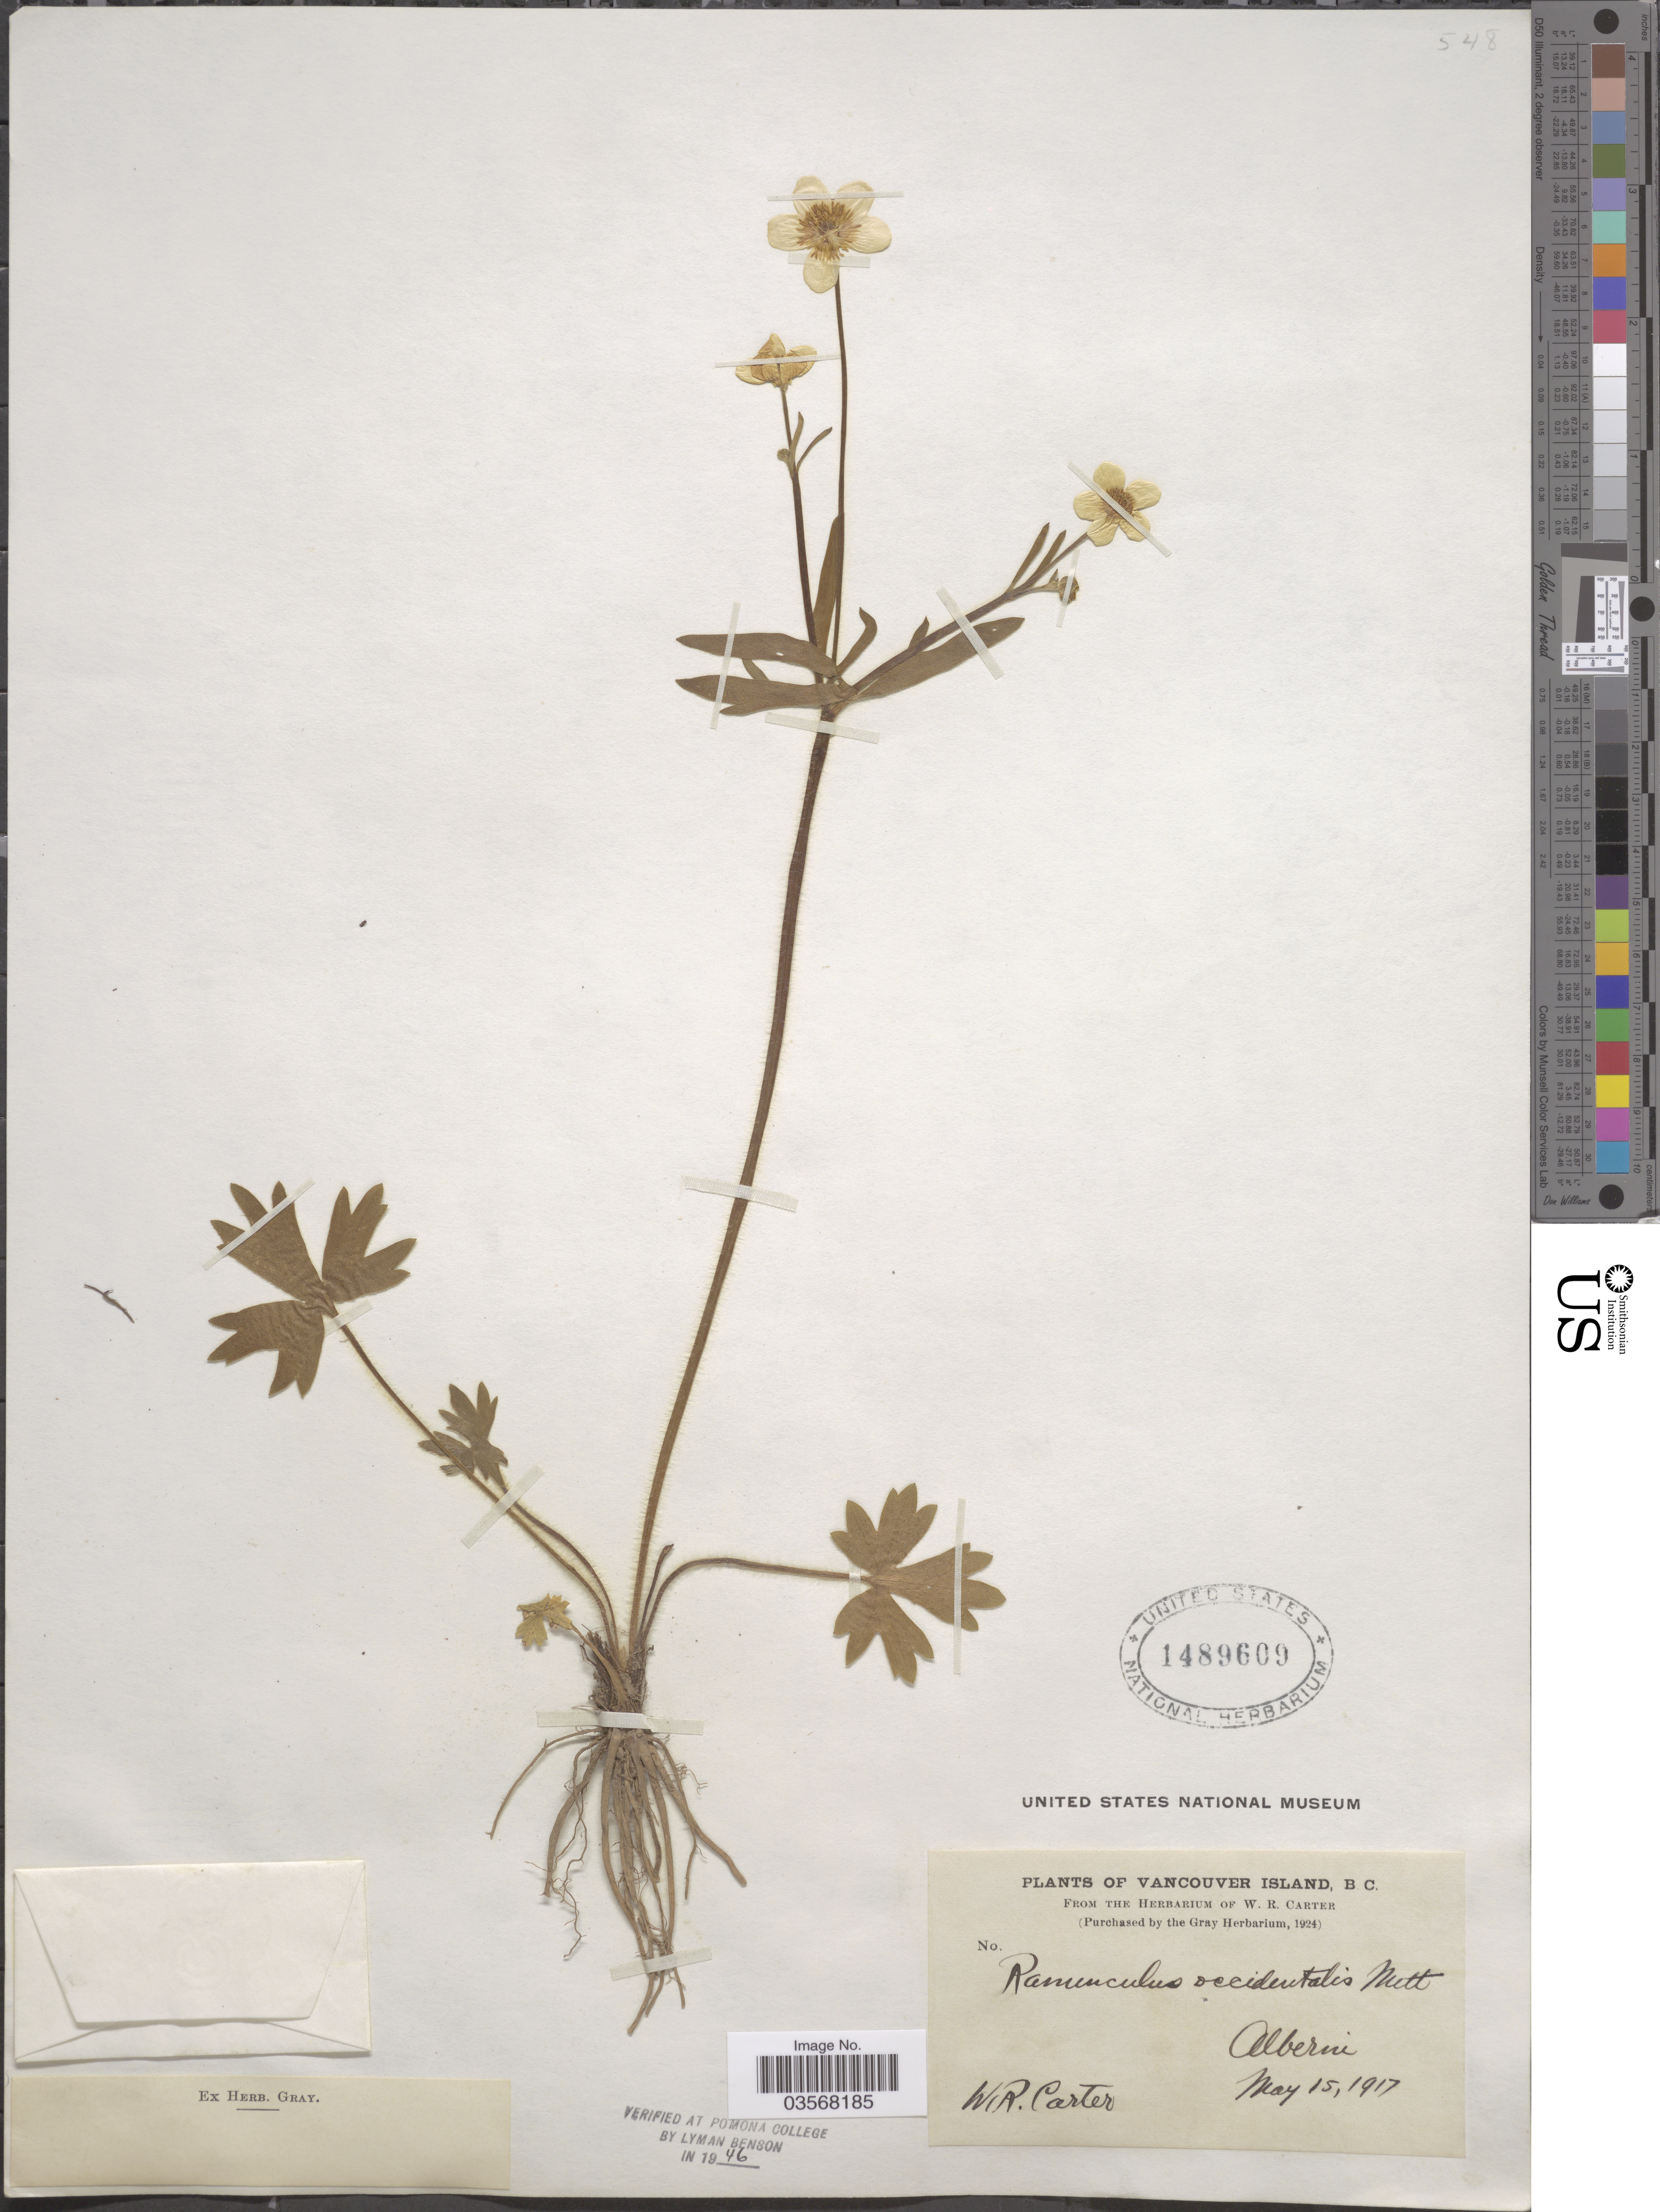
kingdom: Plantae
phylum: Tracheophyta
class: Magnoliopsida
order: Ranunculales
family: Ranunculaceae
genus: Ranunculus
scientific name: Ranunculus occidentalis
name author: Nutt.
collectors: W. R. Carter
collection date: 1917-05-15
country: Canada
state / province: British Columbia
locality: Vancouver Island. Alberni..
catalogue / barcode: US 1489609